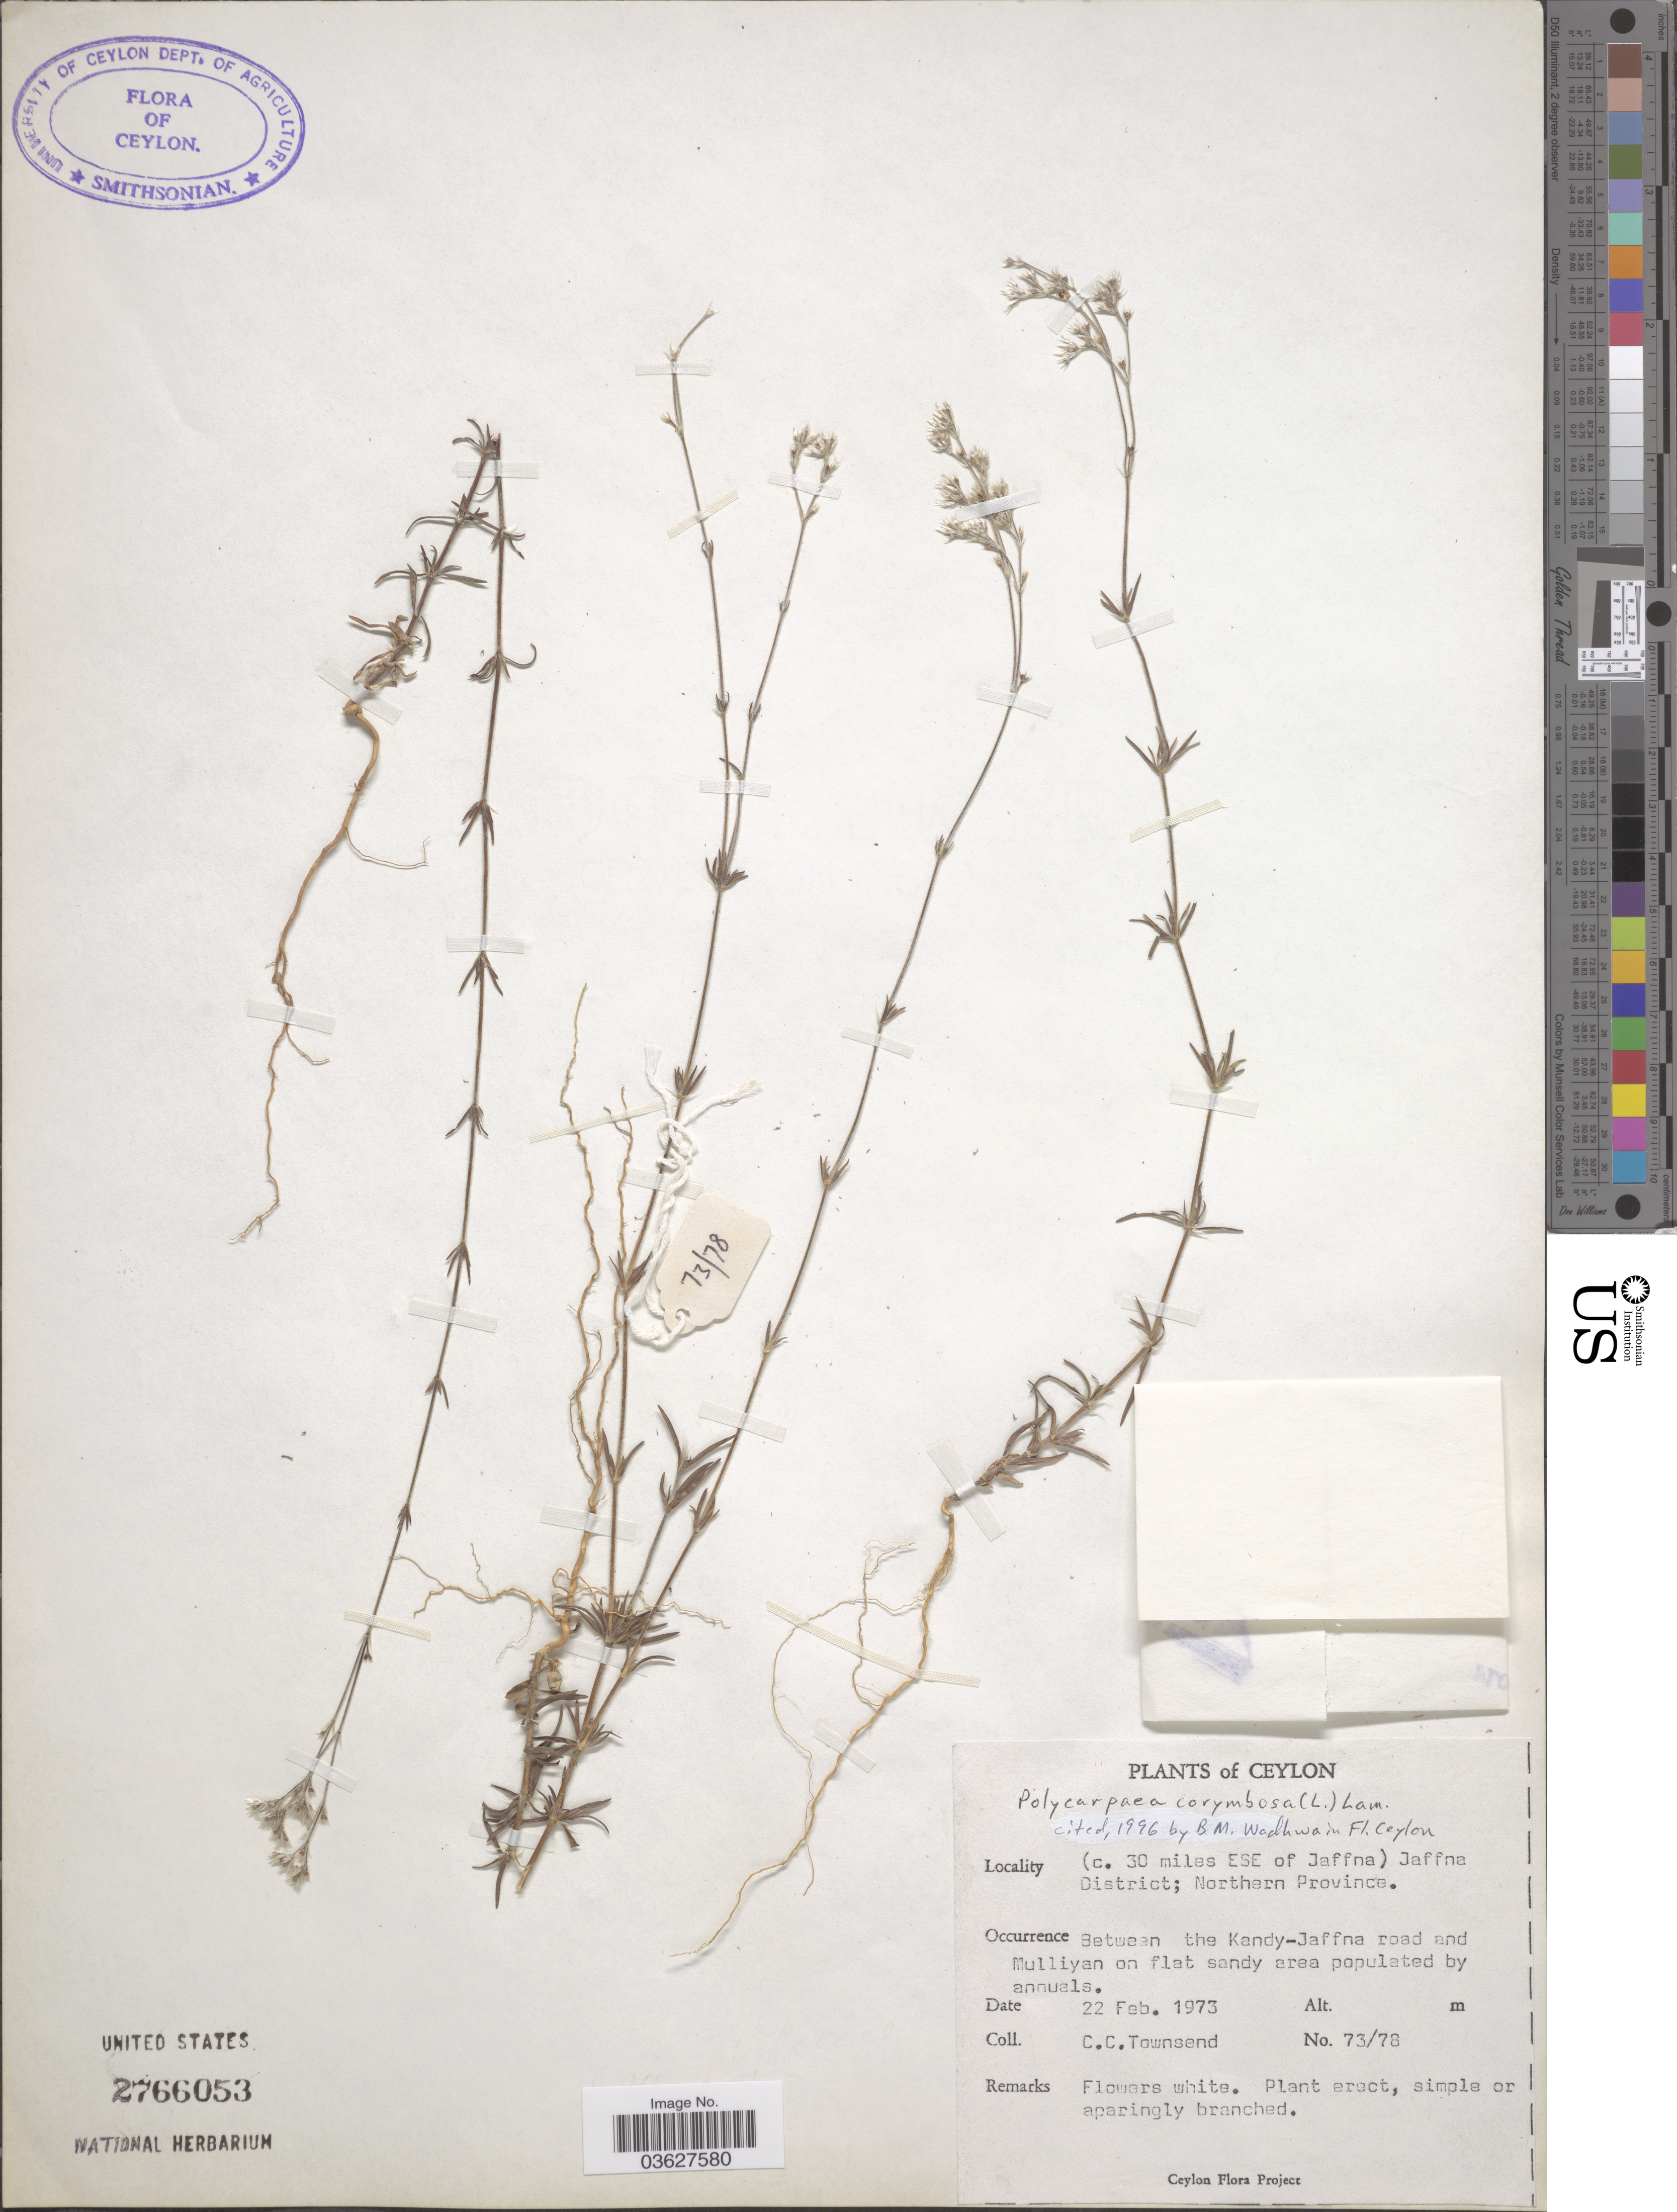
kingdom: Plantae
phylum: Tracheophyta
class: Magnoliopsida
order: Caryophyllales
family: Caryophyllaceae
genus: Polycarpaea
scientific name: Polycarpaea corymbosa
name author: (L.) Lam.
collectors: C. C. Townsend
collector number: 73/78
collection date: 1973-02-22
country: Sri Lanka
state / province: Northern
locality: Ceylon. (C. 30 miles ESE of Jaffna) Jaffna District.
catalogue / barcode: US 2766053